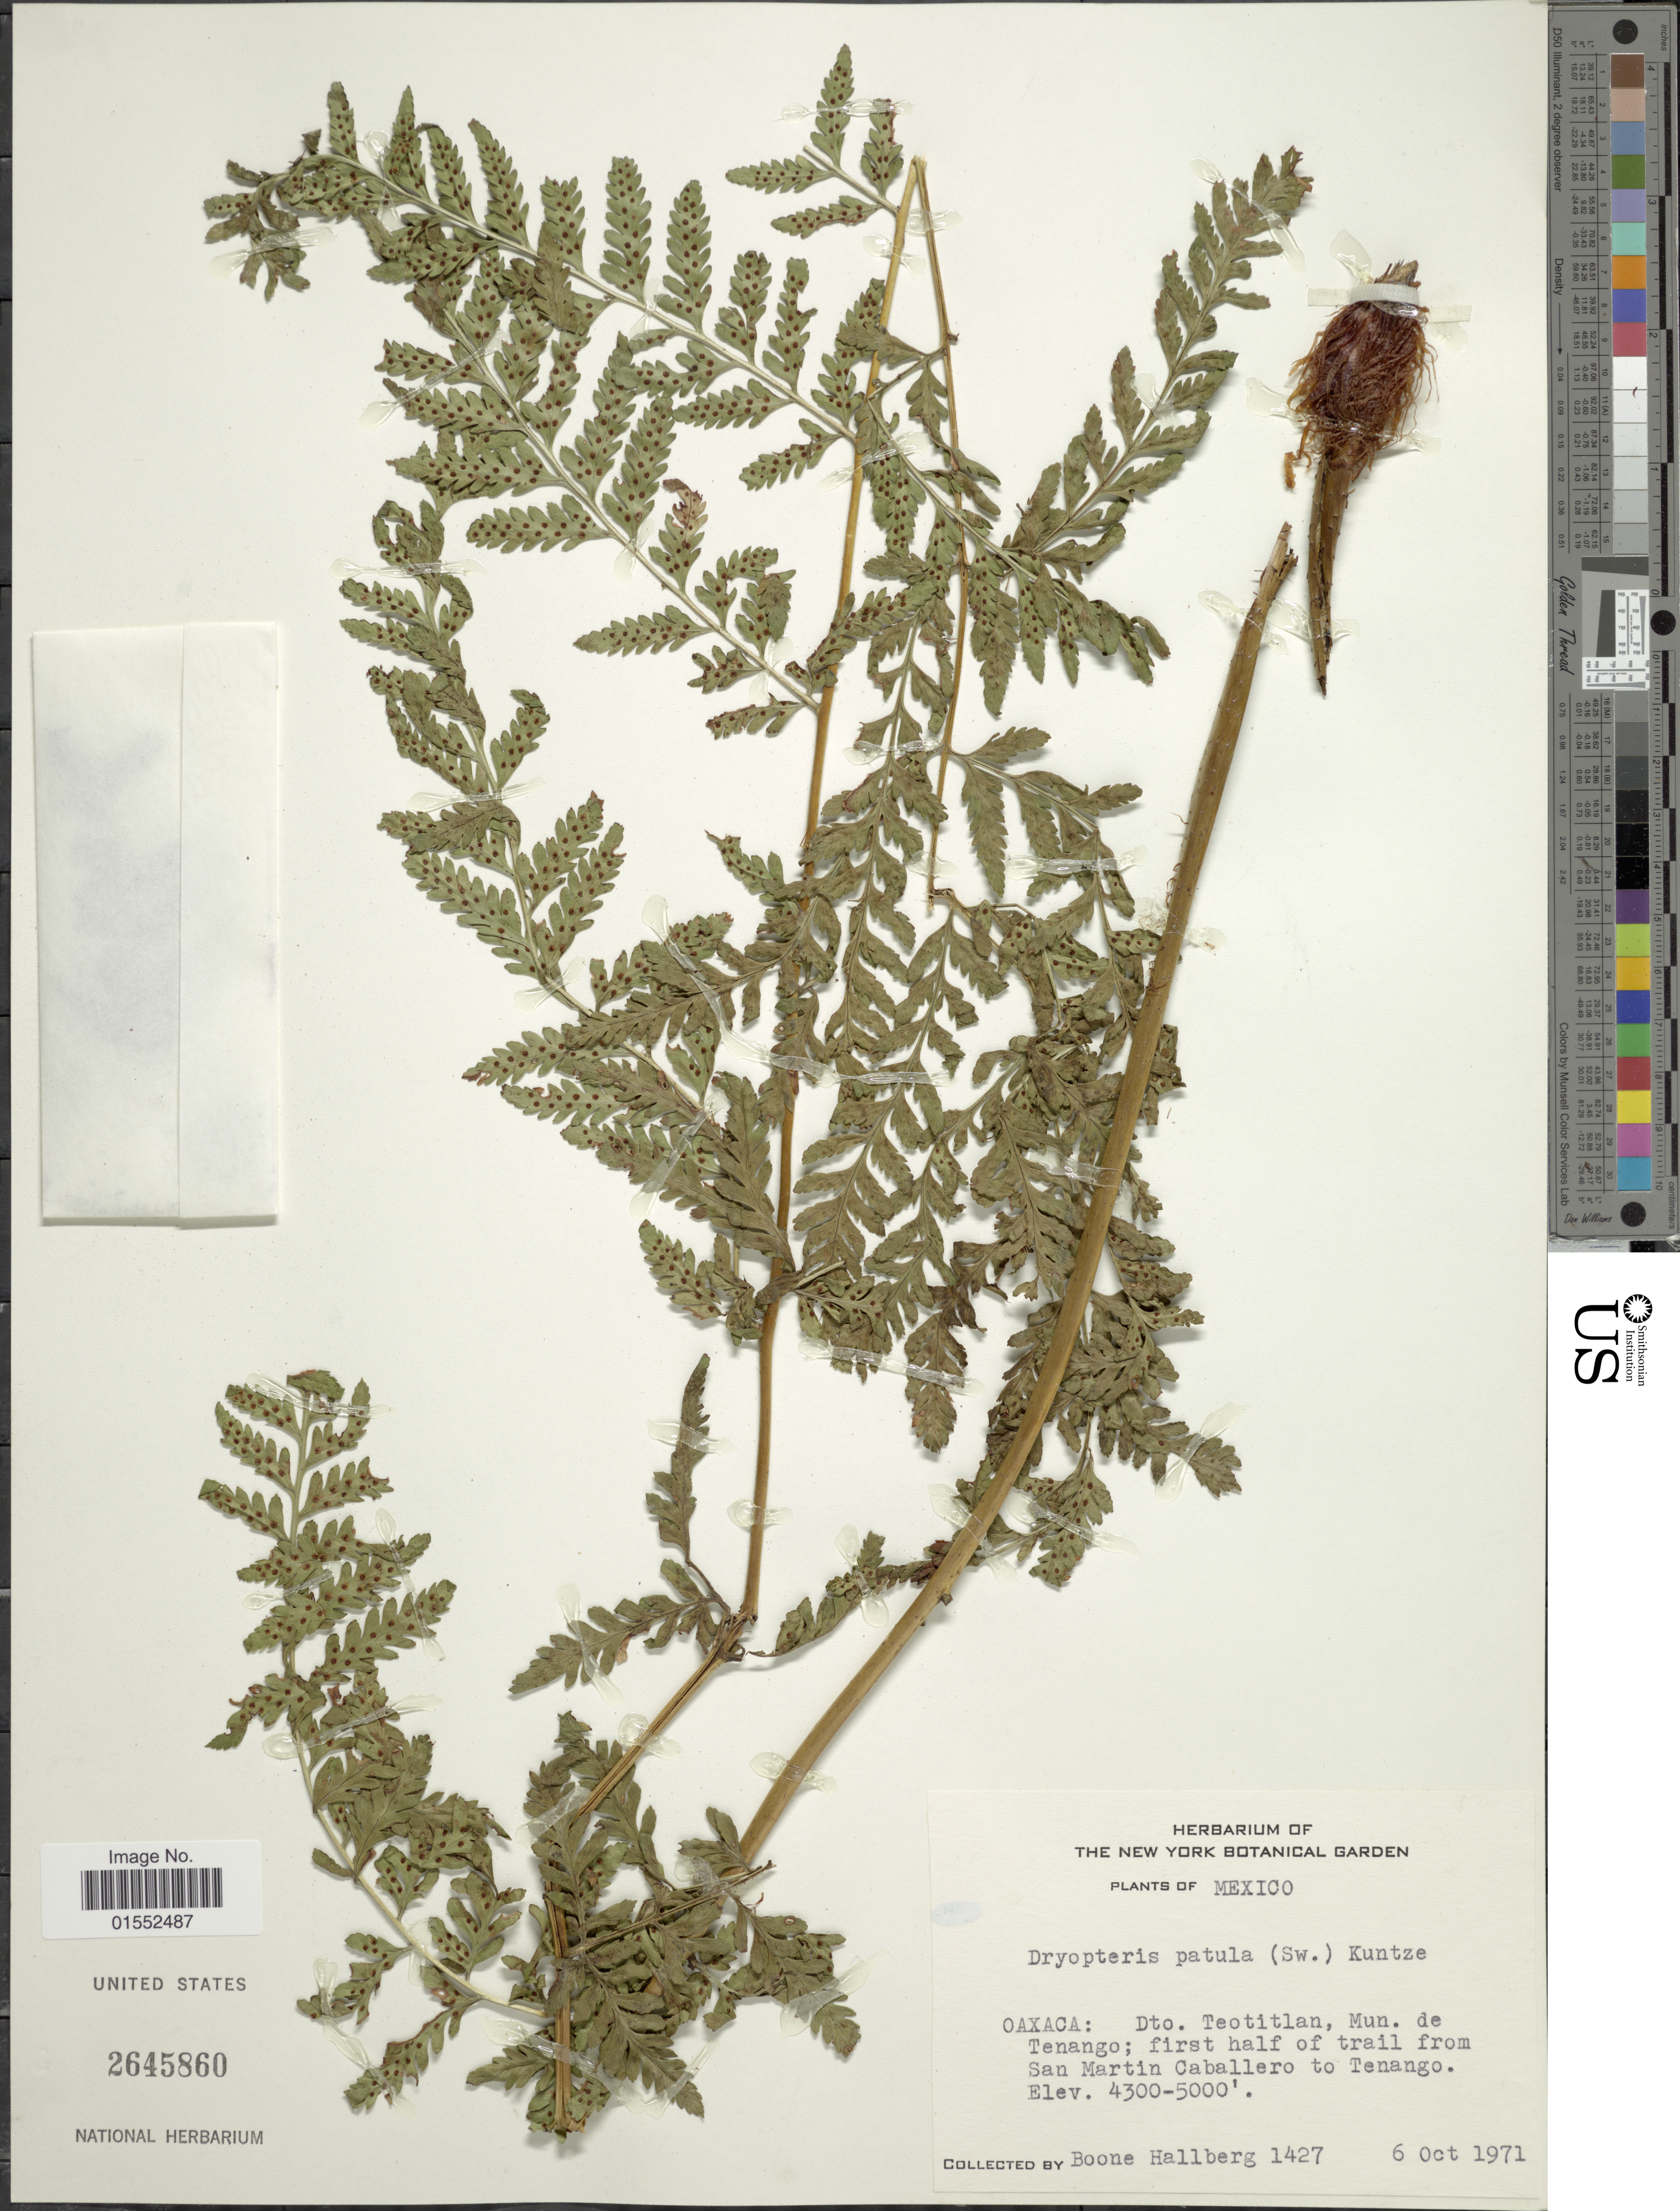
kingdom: Plantae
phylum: Tracheophyta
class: Polypodiopsida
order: Polypodiales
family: Dryopteridaceae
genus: Dryopteris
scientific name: Dryopteris patula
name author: (Sw.) Underw.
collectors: B. Hallberg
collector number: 1427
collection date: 1971-10-06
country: Mexico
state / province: Oaxaca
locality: Mexico. Oaxaca: Dto. Teotitlan, Mun. de Tenangol first half of trail from San Martin Caballero to Tenango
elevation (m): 1311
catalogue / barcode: US 2645860